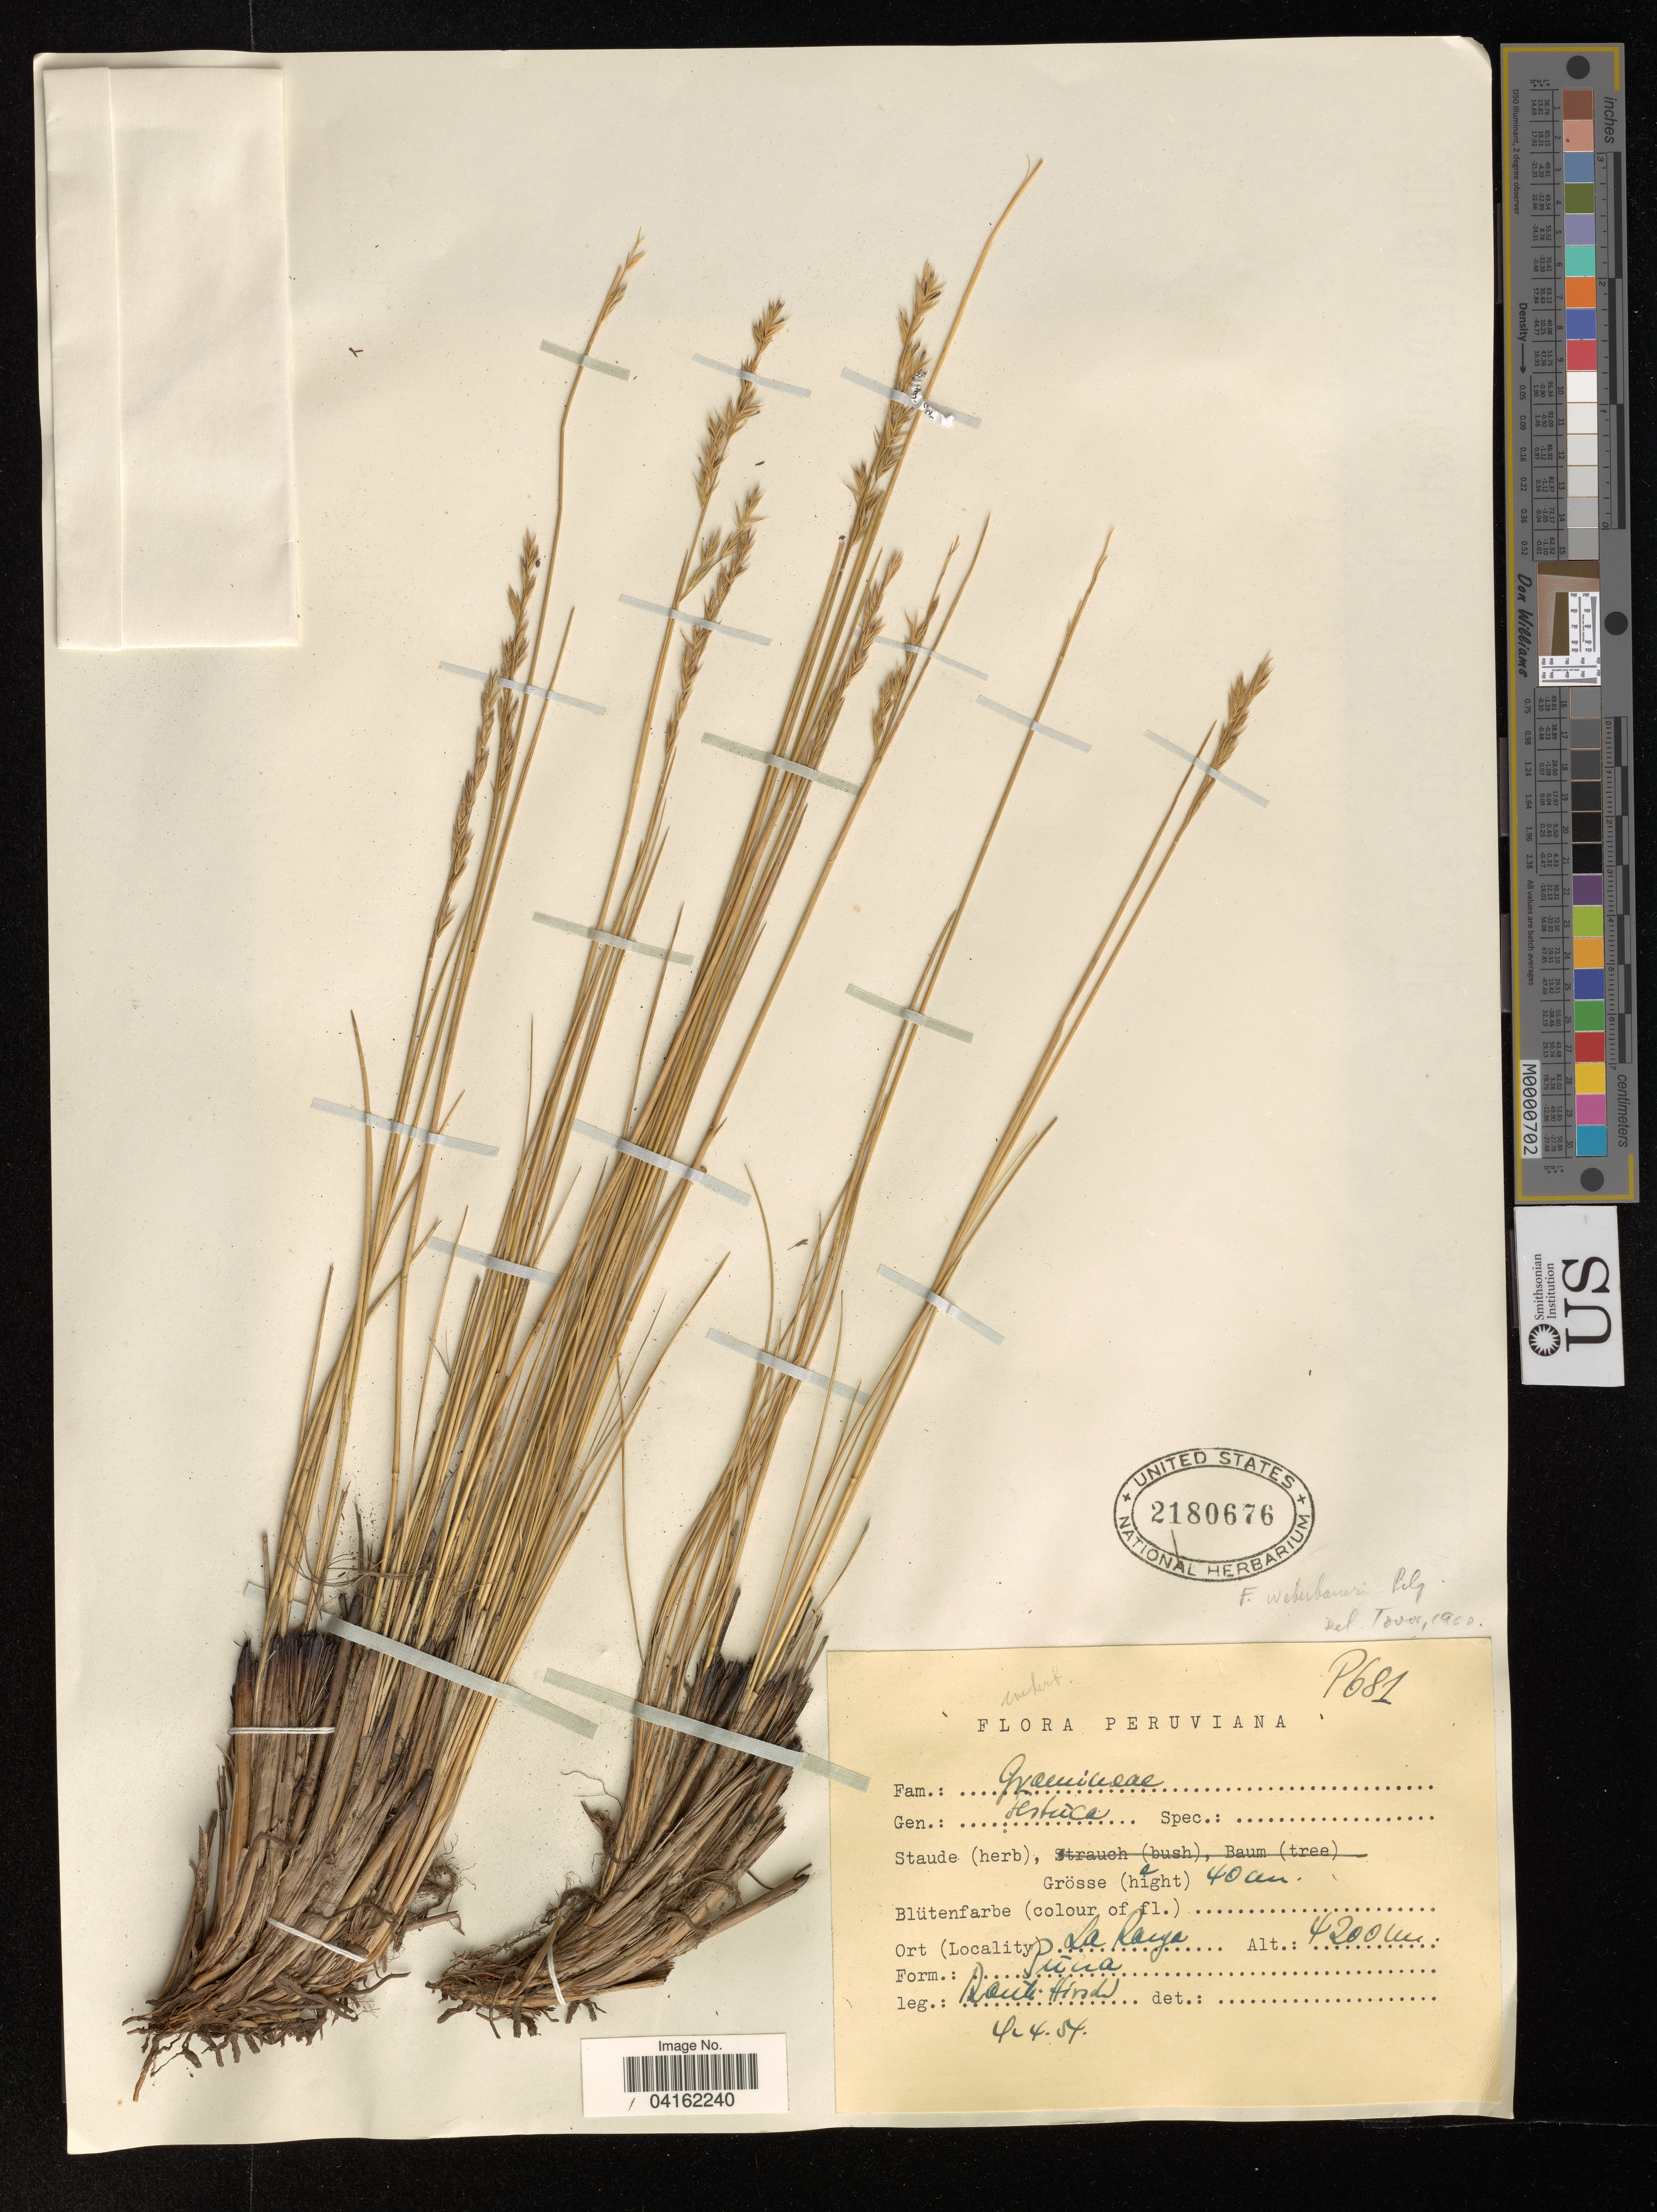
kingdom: Plantae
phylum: Tracheophyta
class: Liliopsida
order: Poales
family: Poaceae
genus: Festuca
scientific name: Festuca weberbaueri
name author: Pilg.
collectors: Rauh-Hirsch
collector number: P681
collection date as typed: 4 4 54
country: Peru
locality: Ort. La Raya. Form.: Pina*.?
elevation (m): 4200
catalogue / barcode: US 2180676